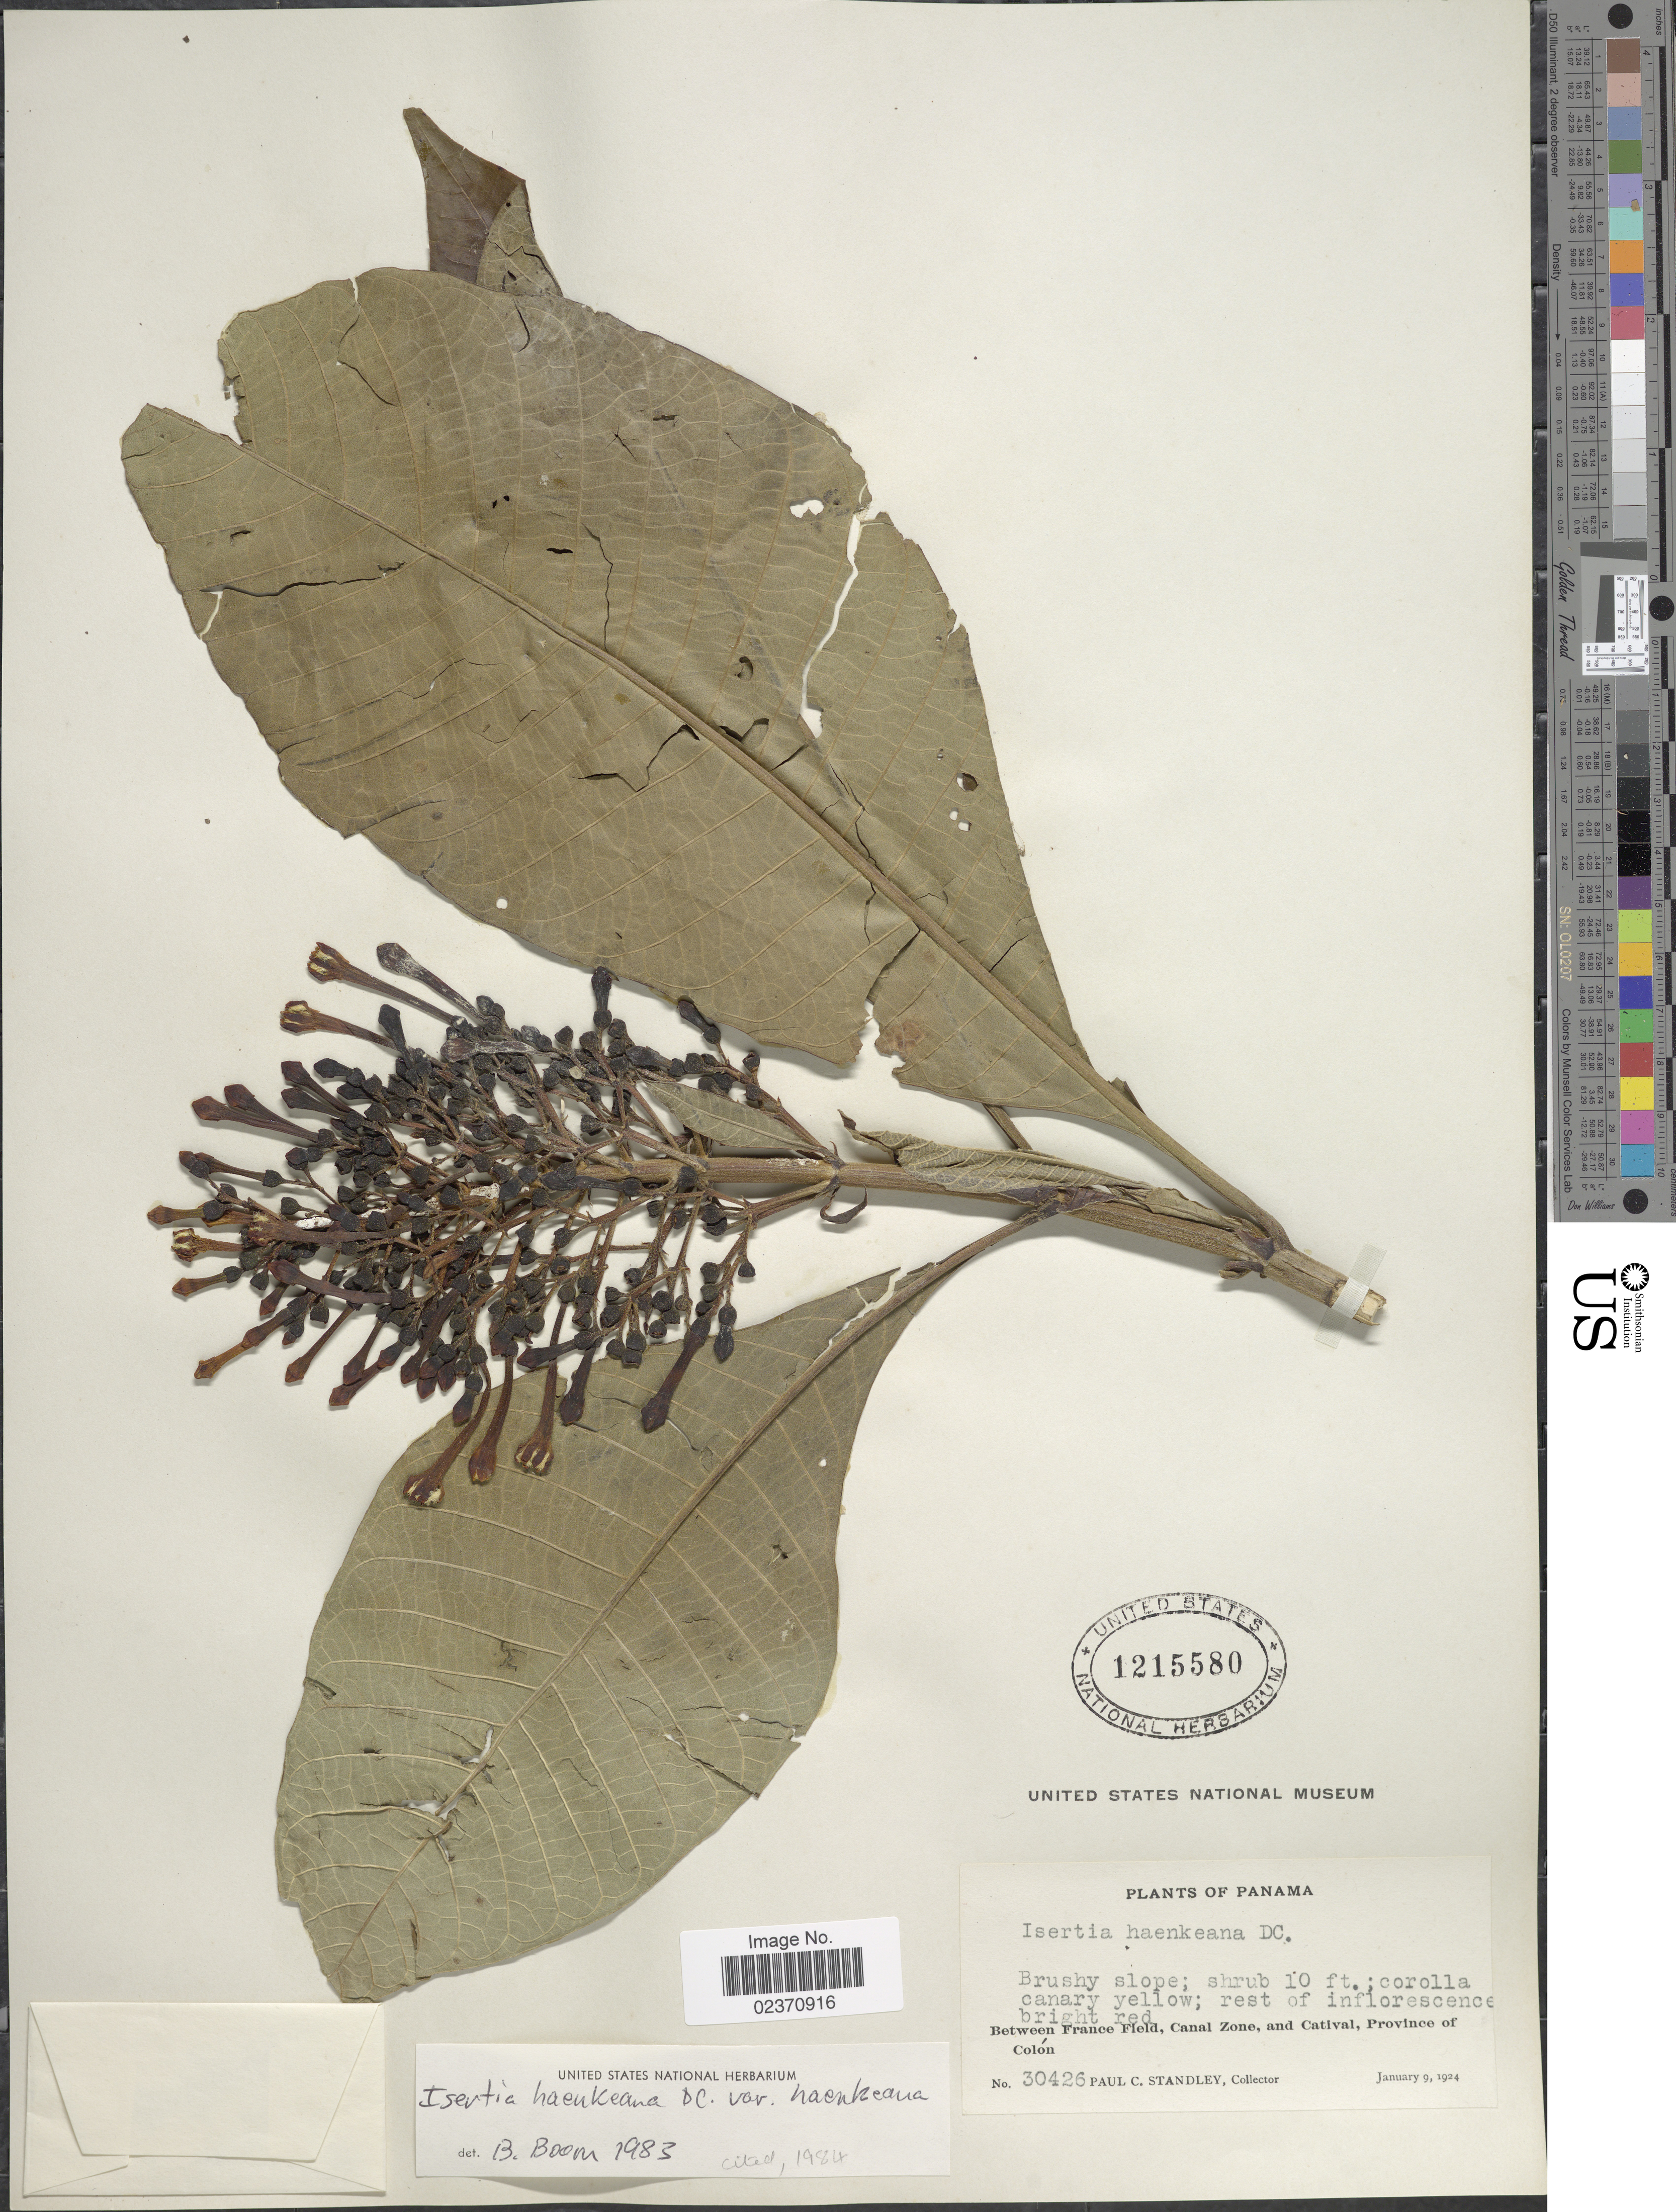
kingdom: Plantae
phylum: Tracheophyta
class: Magnoliopsida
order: Gentianales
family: Rubiaceae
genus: Isertia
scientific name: Isertia haenkeana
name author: DC.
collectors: P. C. Standley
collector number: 30426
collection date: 1924-01-09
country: Panama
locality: Brushy slope, Between France Field, Canal Zone [unsure placement], and Catival, Province of Colon. [unsure placement]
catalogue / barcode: US 1215580